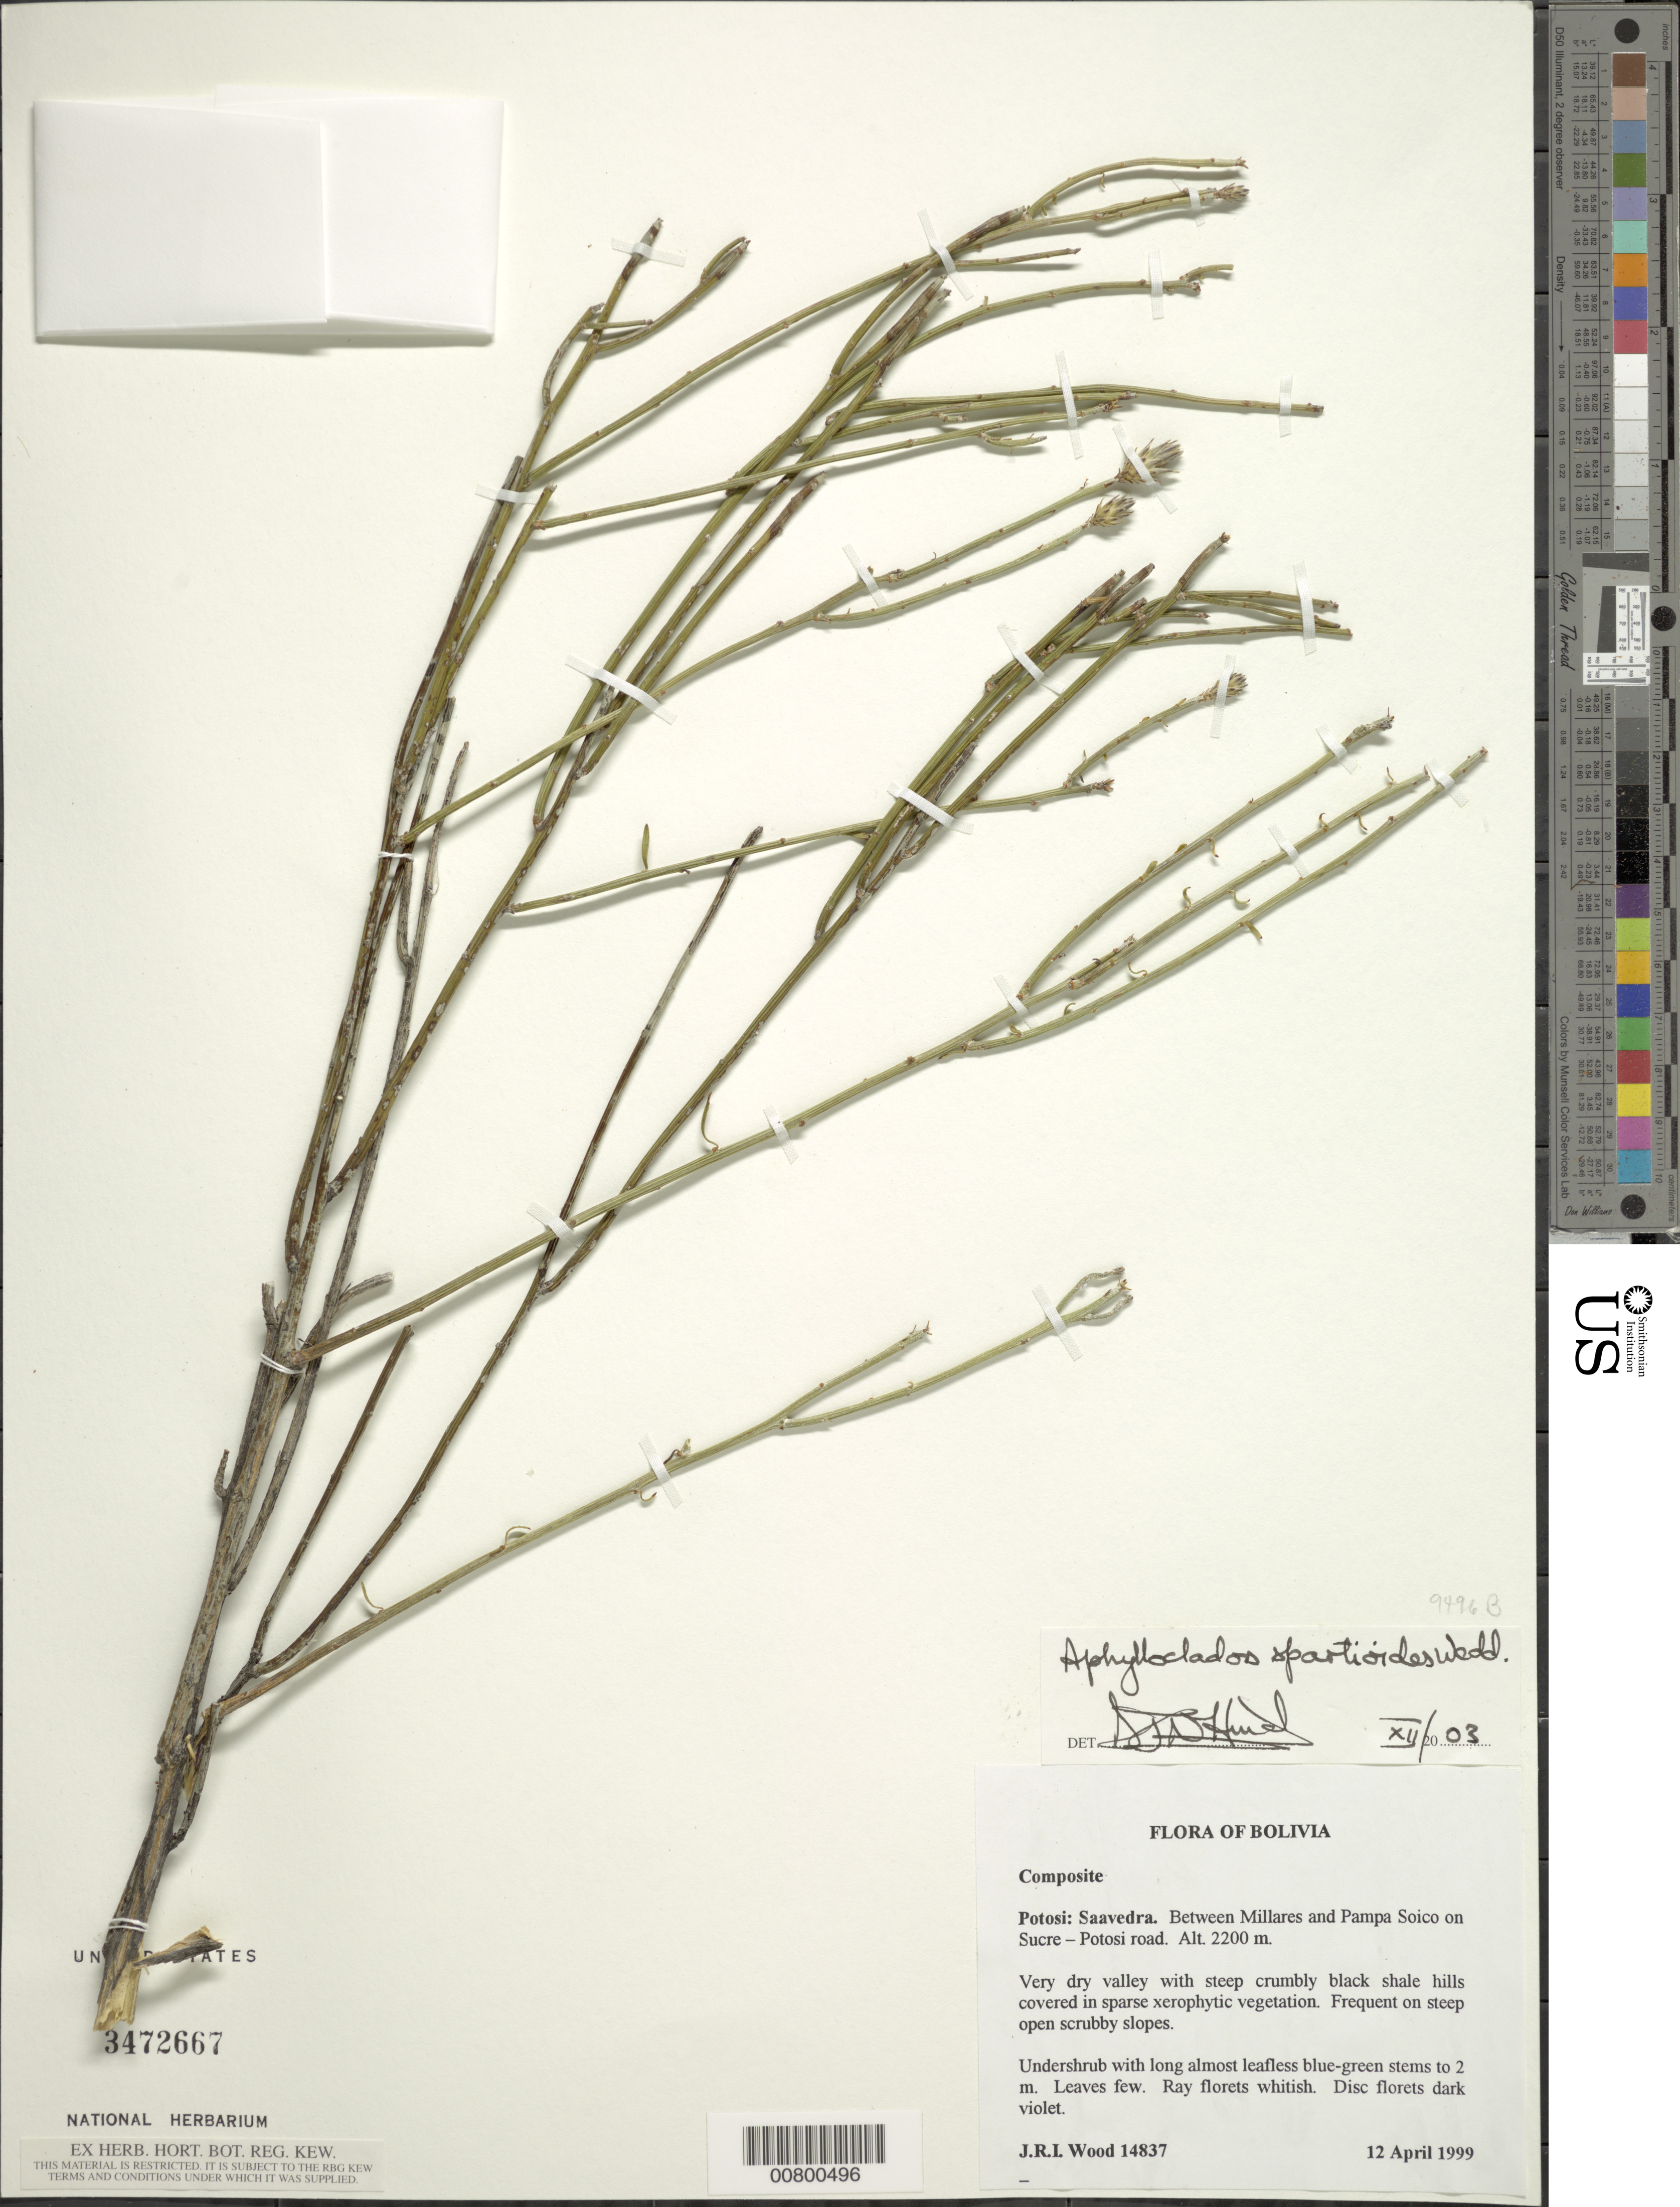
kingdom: Plantae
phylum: Tracheophyta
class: Magnoliopsida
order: Asterales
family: Asteraceae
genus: Aphyllocladus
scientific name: Aphyllocladus spartioides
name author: Wedd.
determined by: Hind, N.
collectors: J. R. I. Wood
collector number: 14837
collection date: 1999-04-12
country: Bolivia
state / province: Potosi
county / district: Saavedra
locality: Millares to Pampa Soico on Sucre - Potosi road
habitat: Steep open scrubby slopes. Very dry valley with steep crumbly black shale hills covered in sparse xerophytic vegetation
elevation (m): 2200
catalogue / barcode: US 3472667